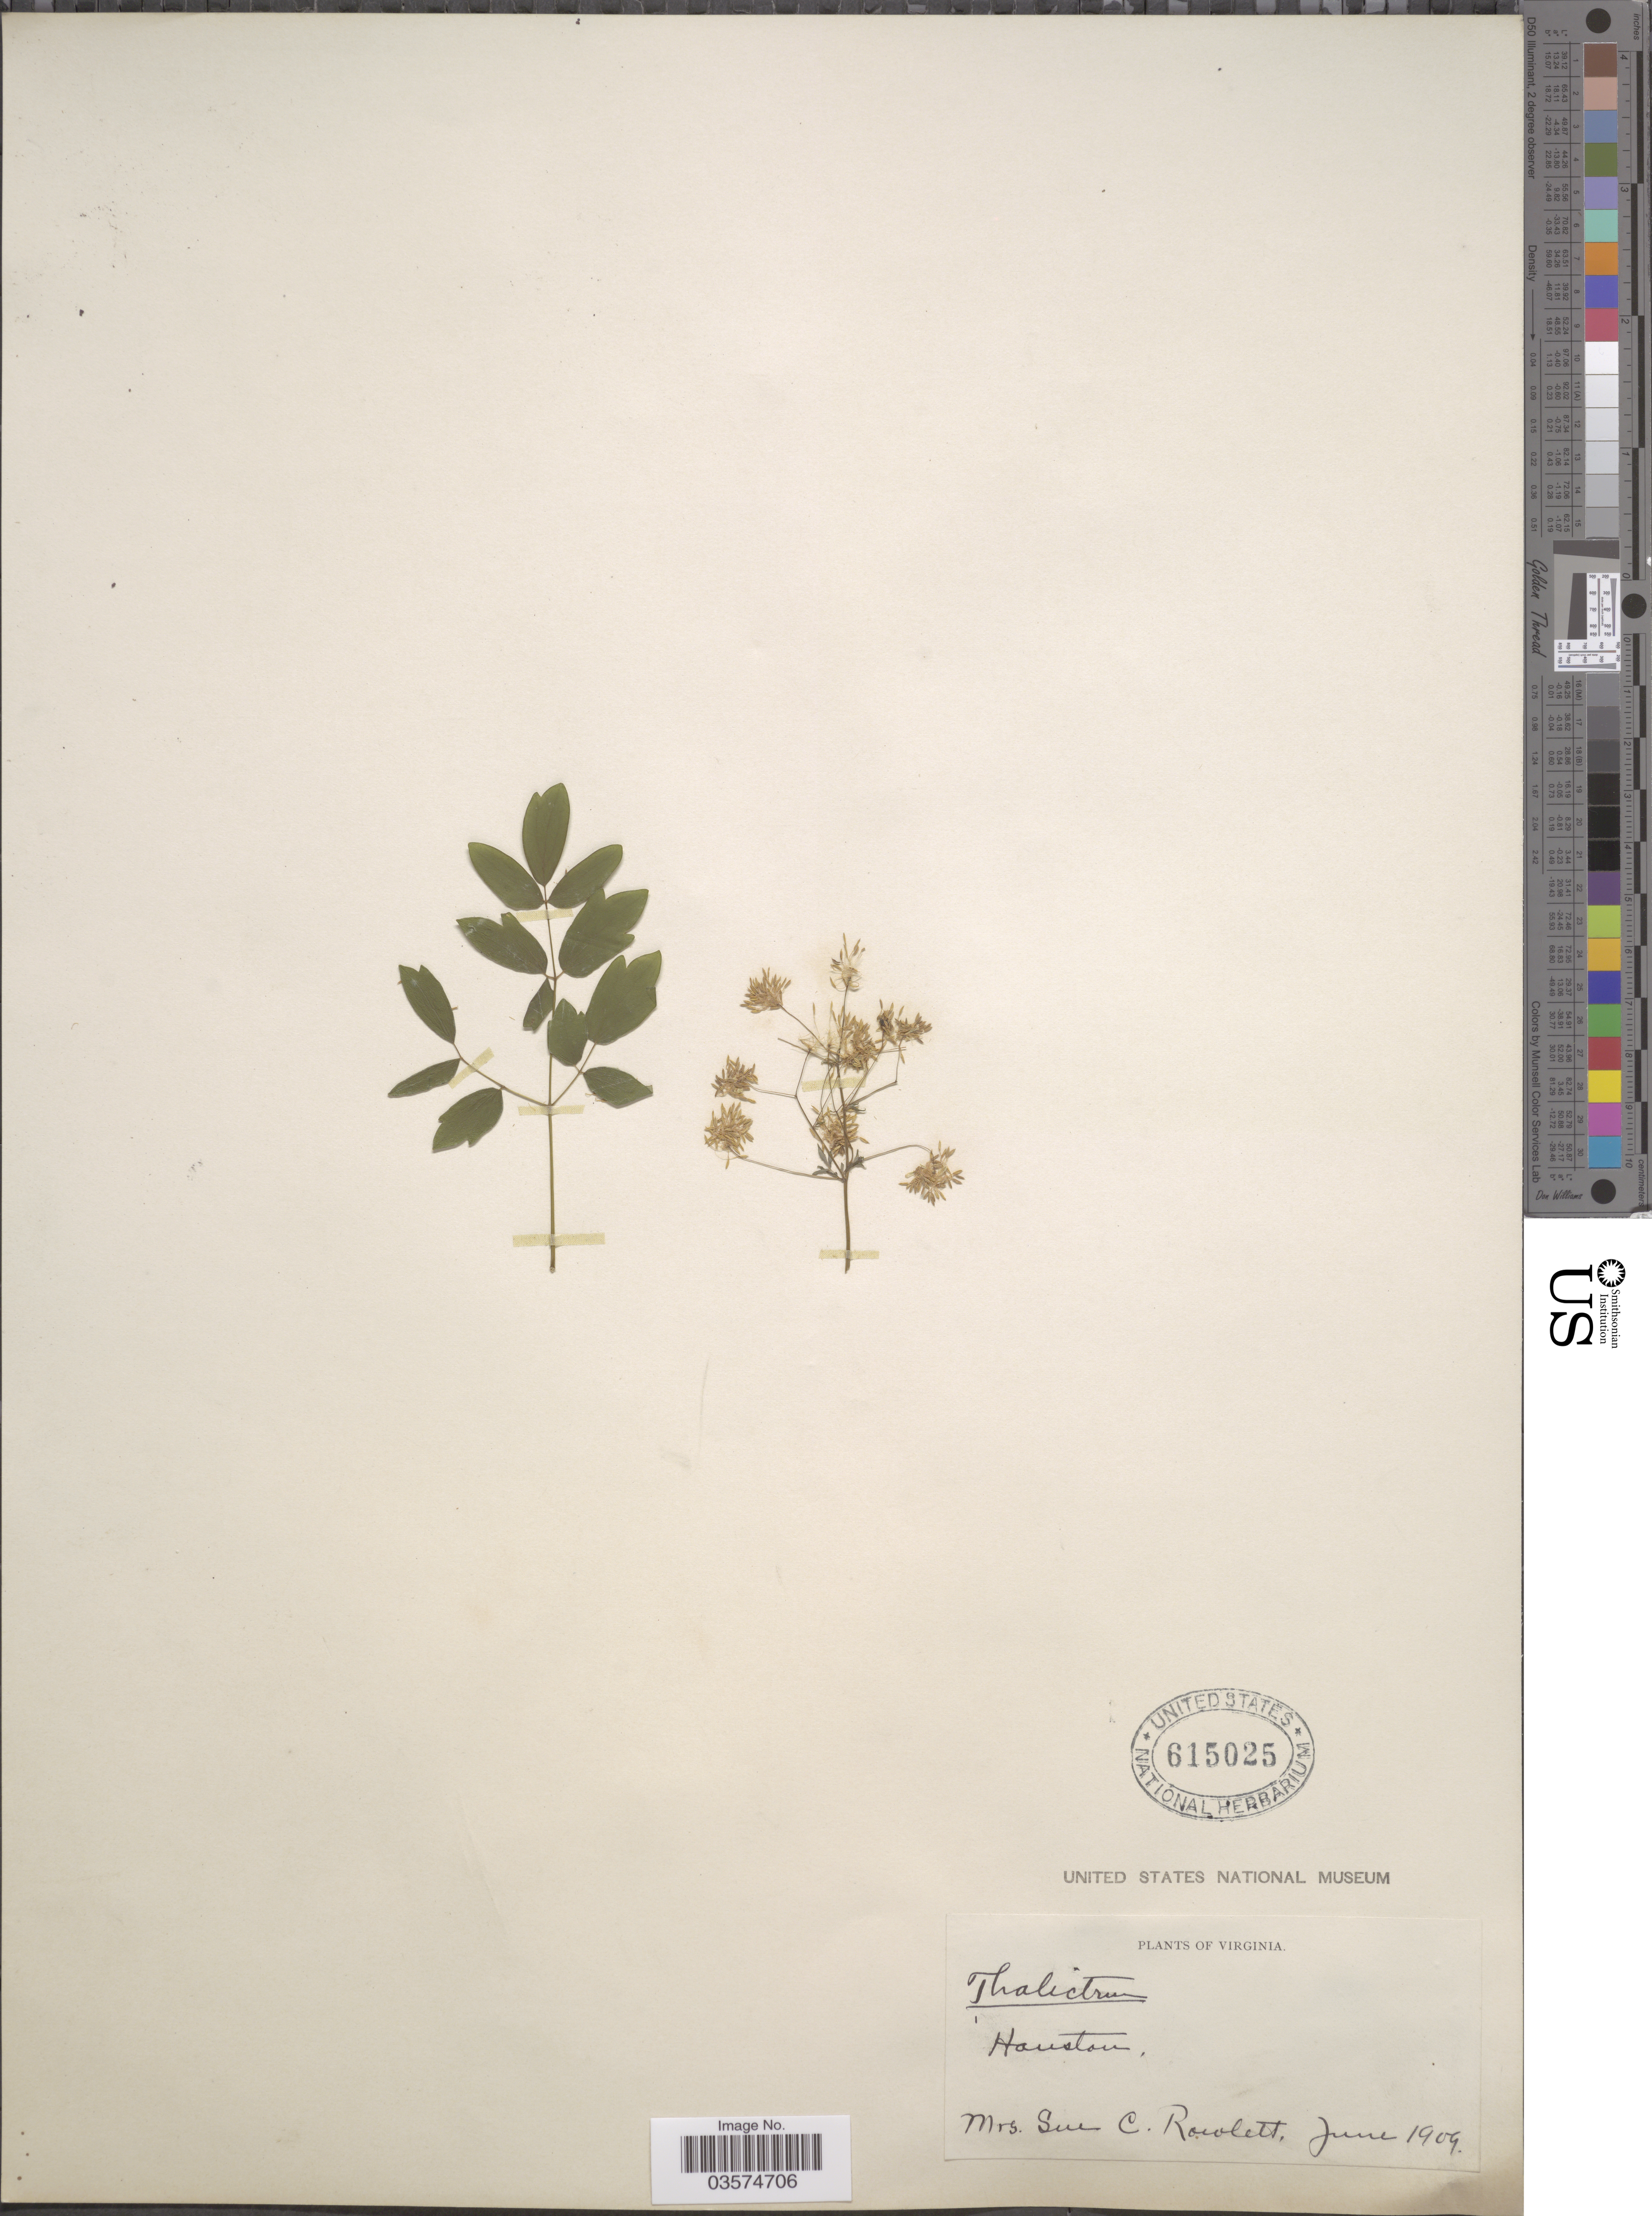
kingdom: Plantae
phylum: Tracheophyta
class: Magnoliopsida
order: Ranunculales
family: Ranunculaceae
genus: Thalictrum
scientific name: Thalictrum sp.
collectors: S. Rowlett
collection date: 1909-06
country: United States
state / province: Virginia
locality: Houston.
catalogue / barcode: US 615025